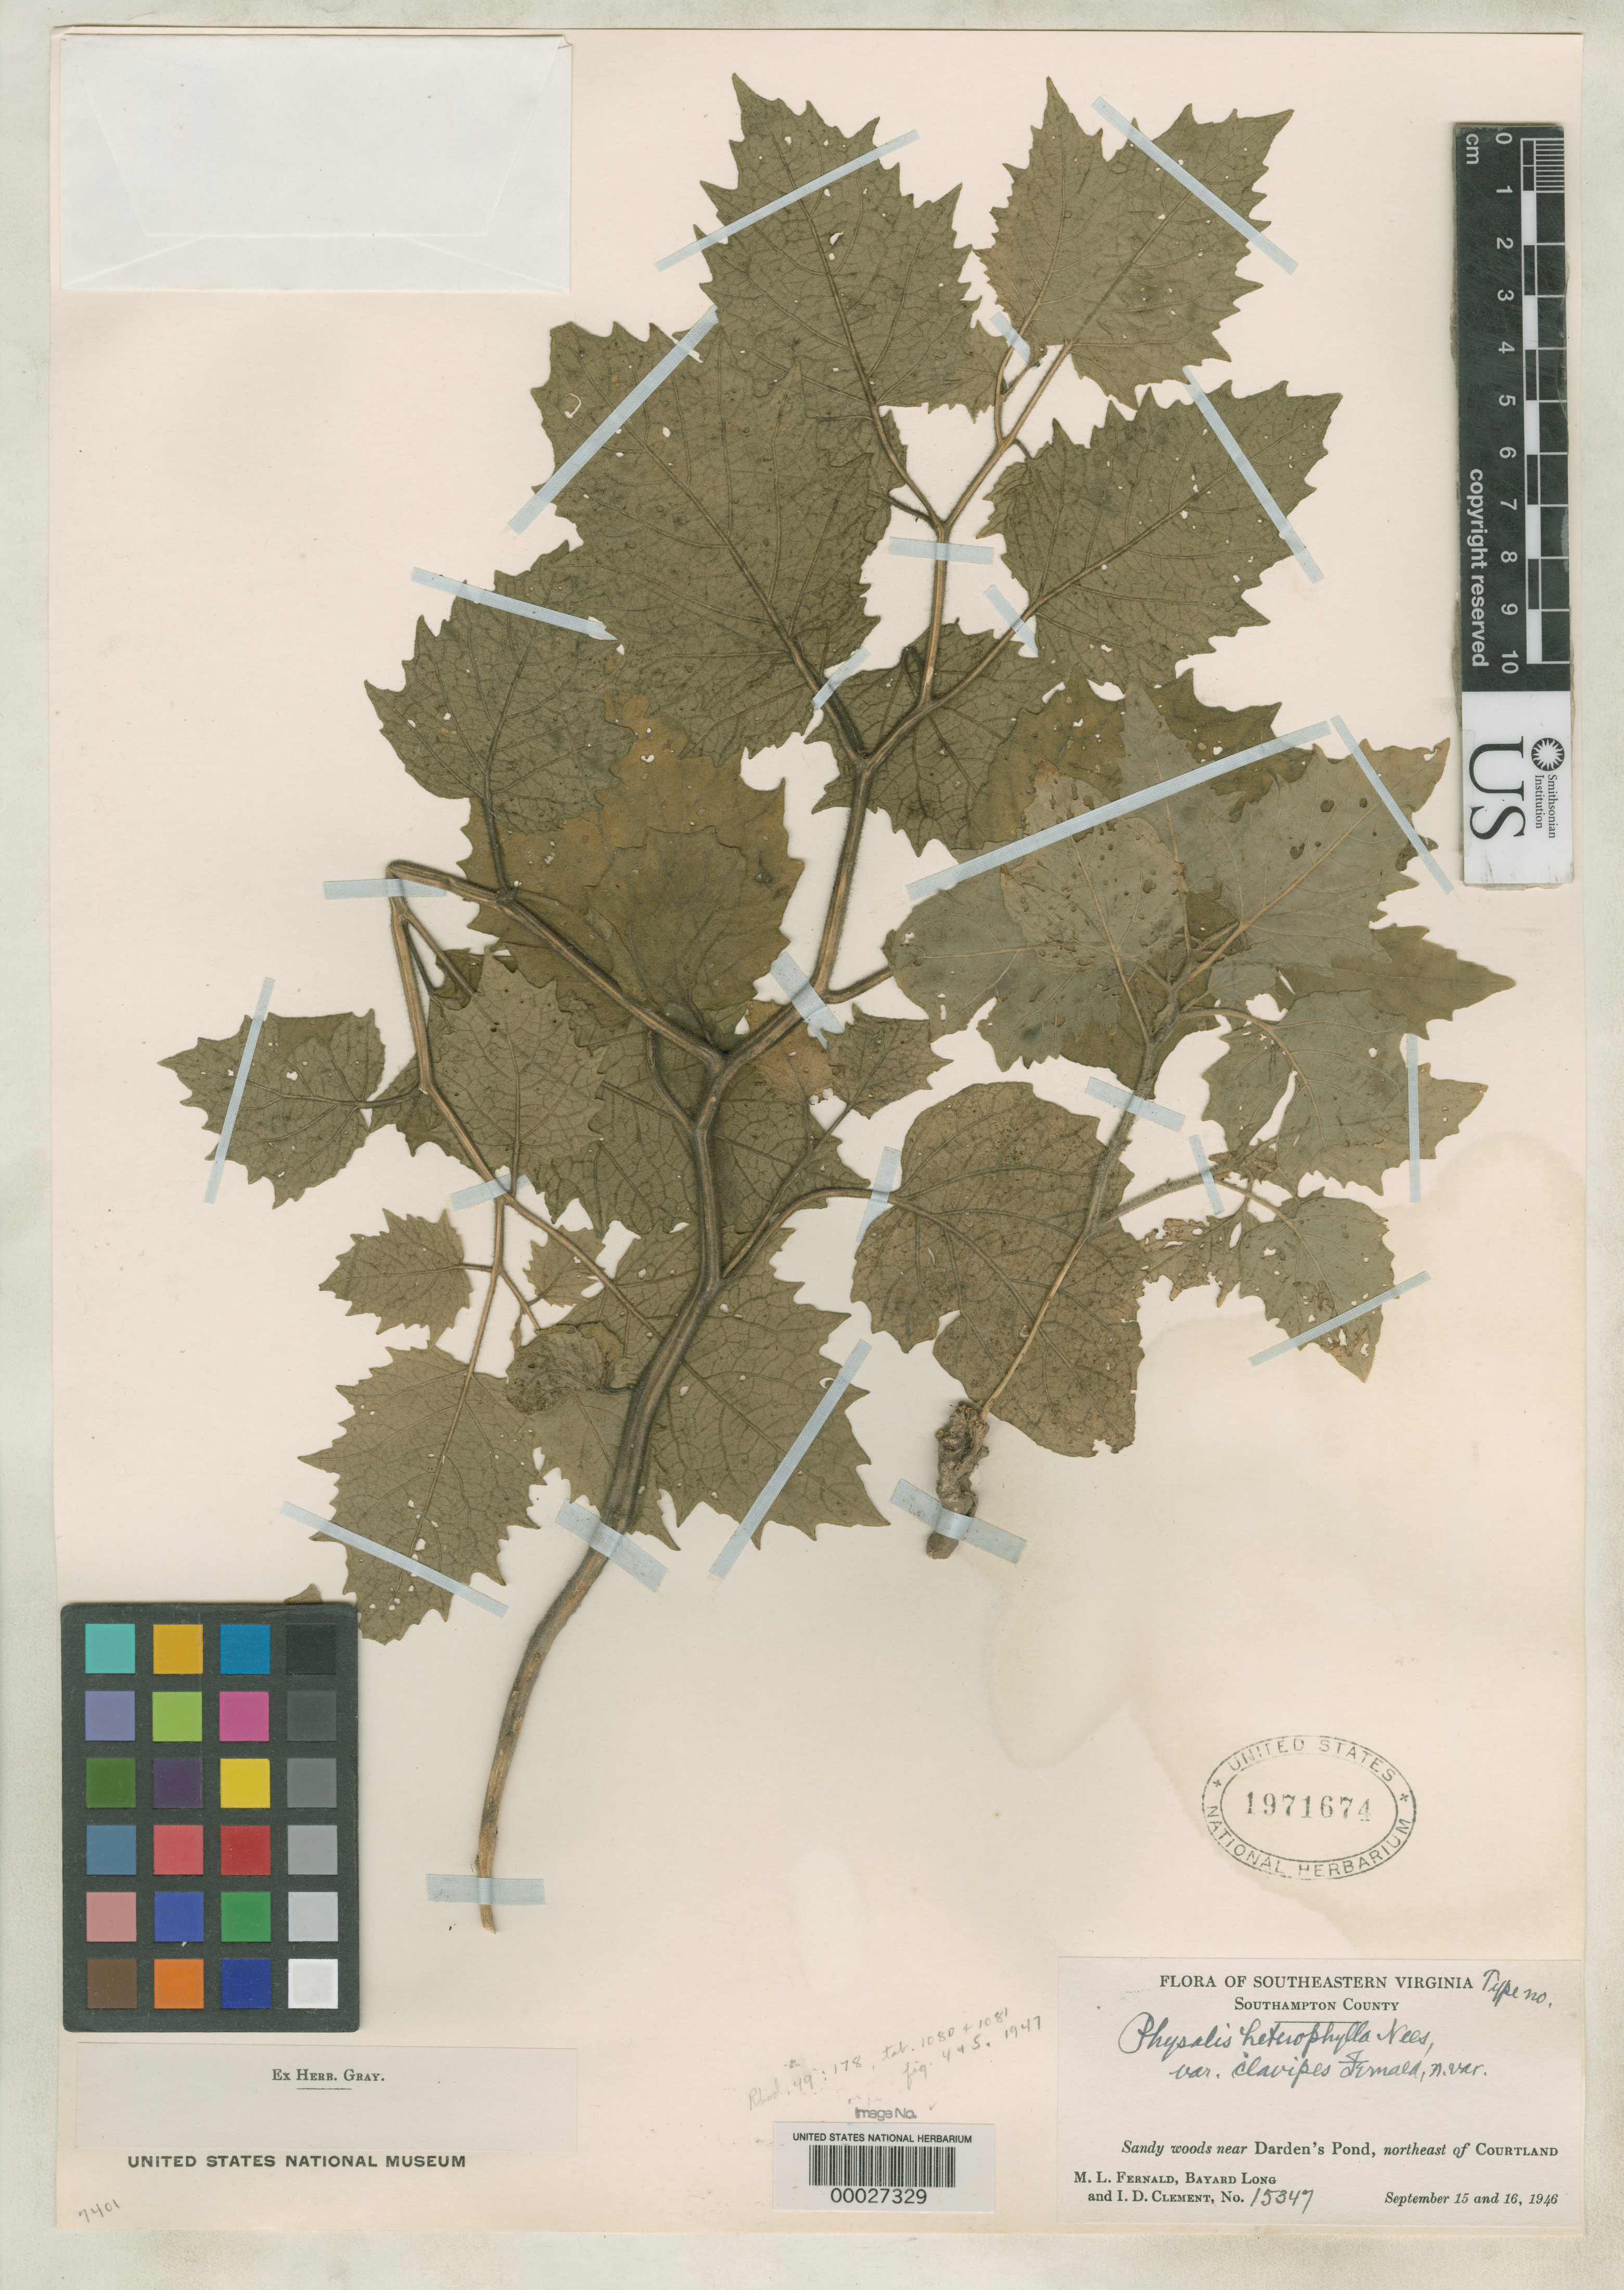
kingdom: Plantae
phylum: Tracheophyta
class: Magnoliopsida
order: Solanales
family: Solanaceae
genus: Physalis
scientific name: Physalis heterophylla var. clavipes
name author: Fernald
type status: Isotype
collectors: M. L. Fernald, B. H. Long & I. Clement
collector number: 15347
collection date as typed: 15 Sep 1946 and 16 Sep 1946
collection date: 1946-09-15,1946-09-16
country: United States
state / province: Virginia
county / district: Southampton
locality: Shore of Dardens Pond N of Courtland.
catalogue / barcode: US 1971674